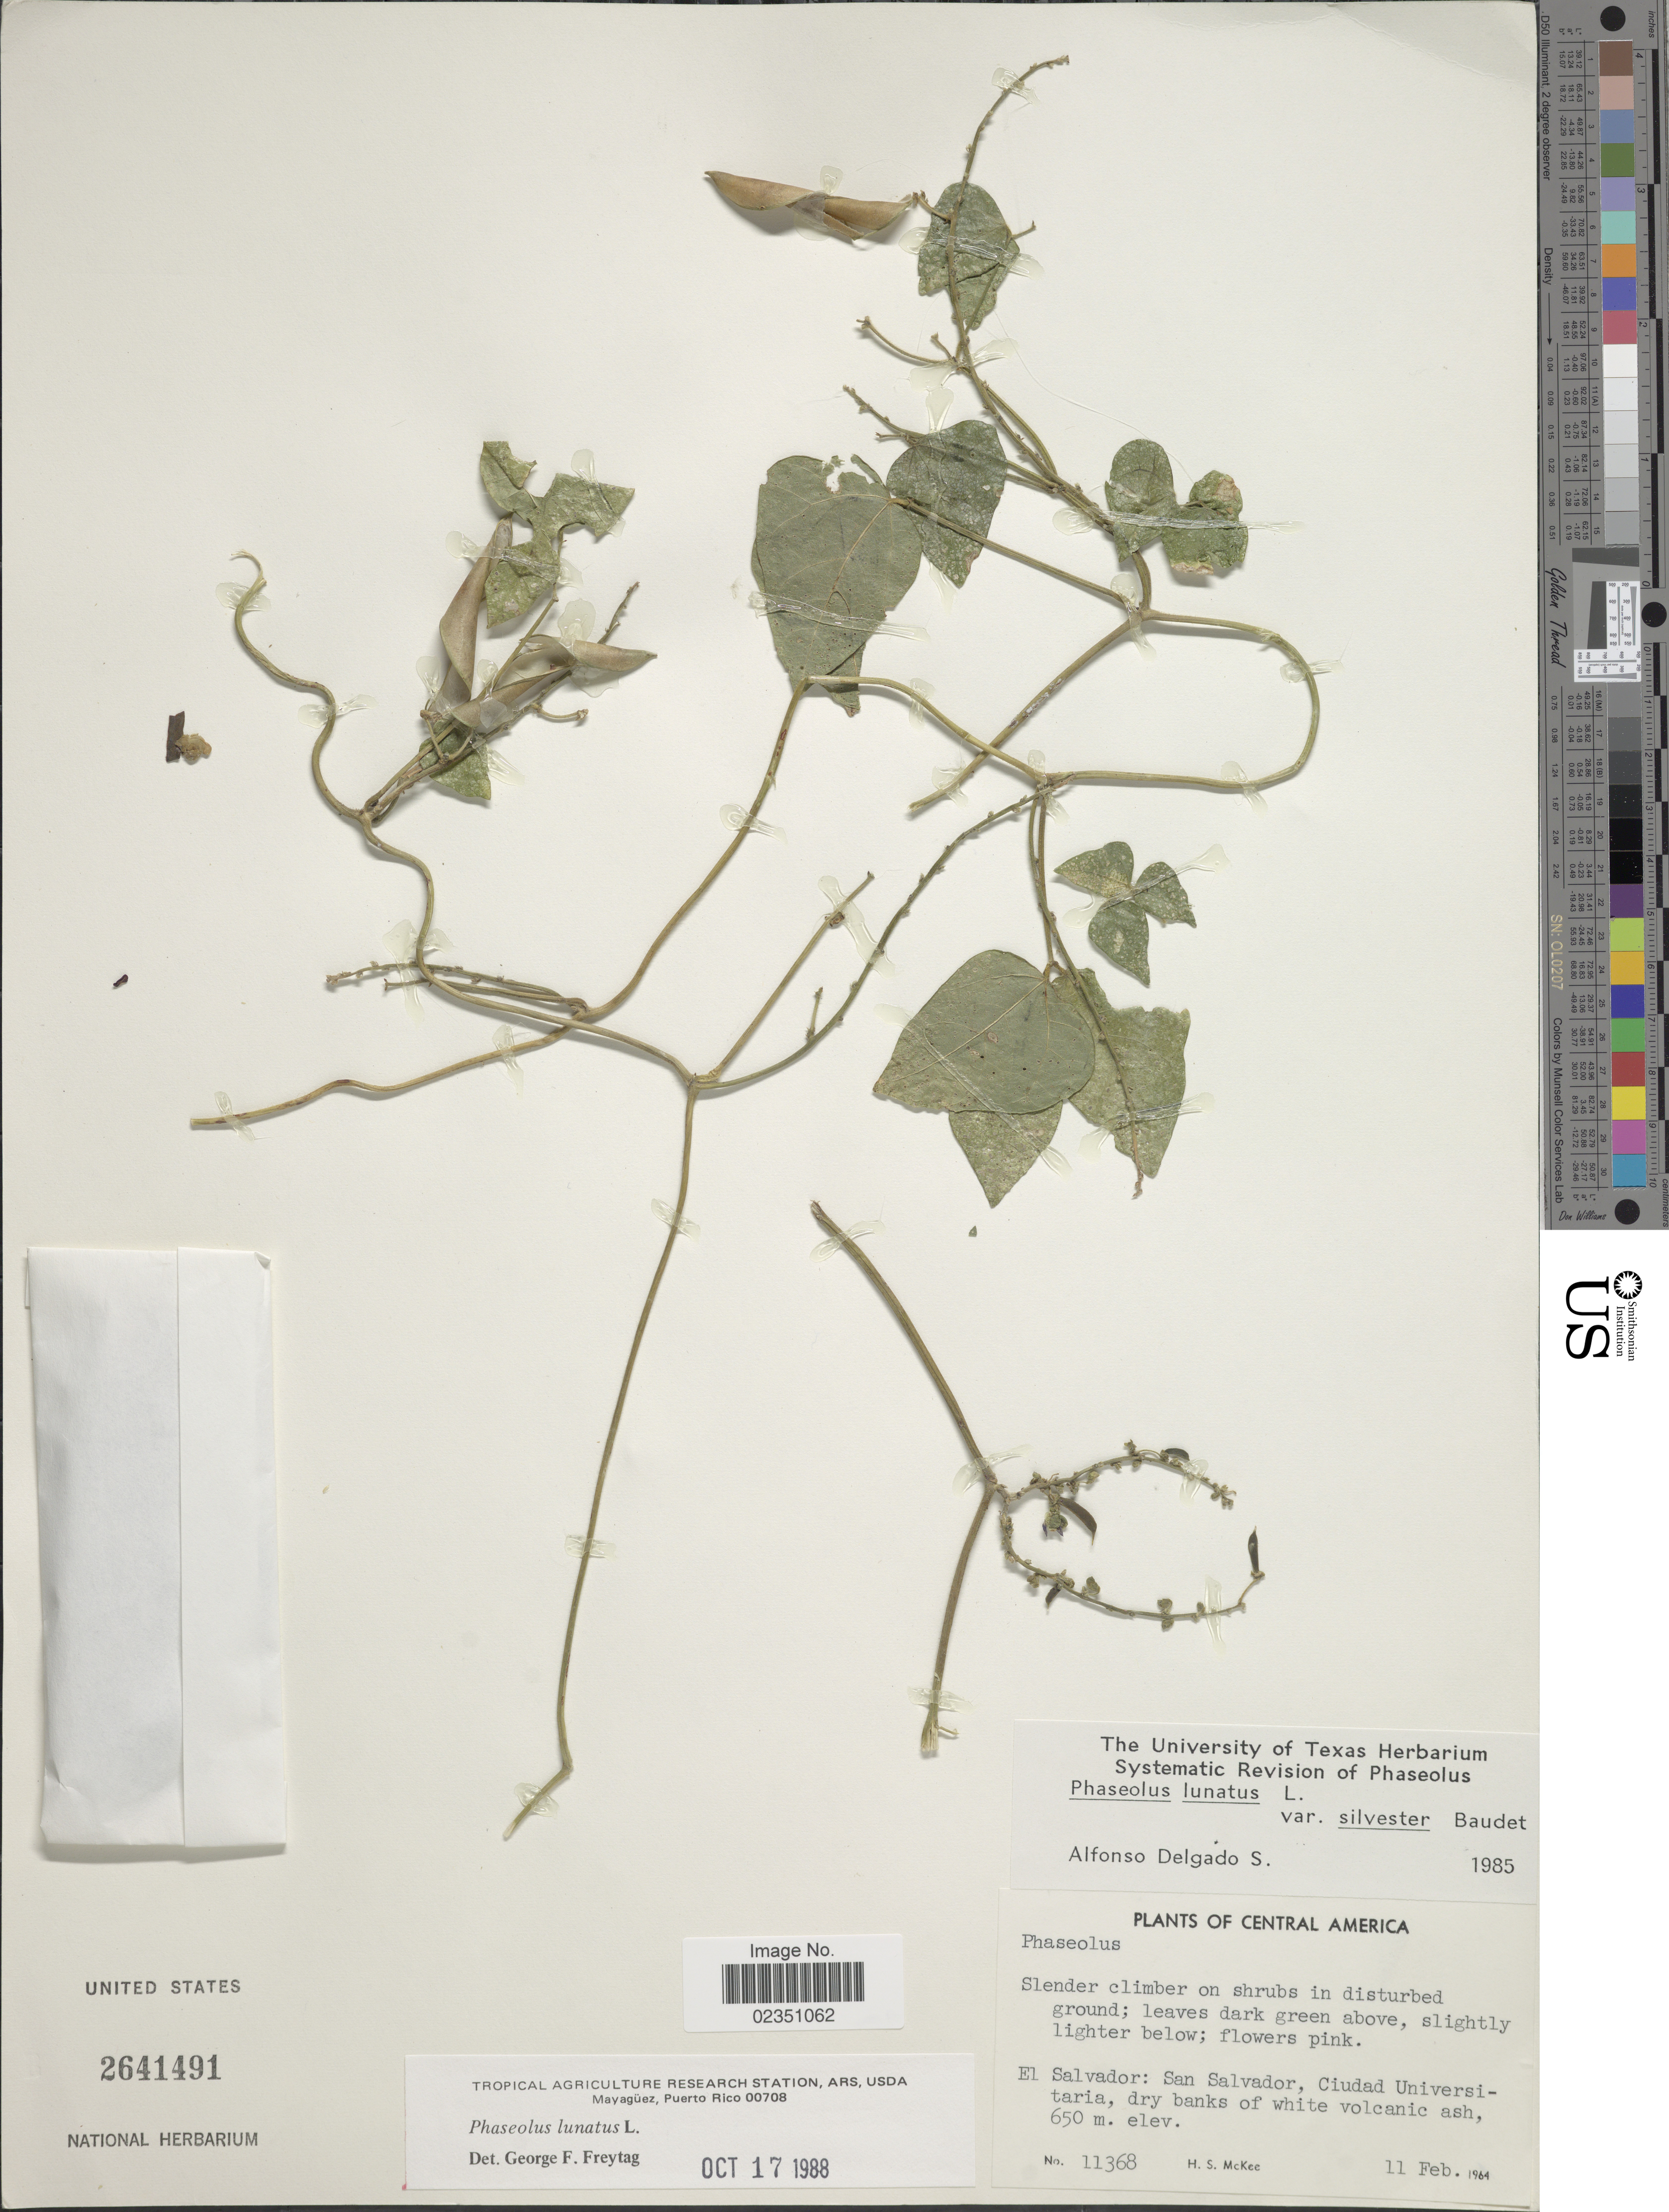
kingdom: Plantae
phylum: Tracheophyta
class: Magnoliopsida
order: Fabales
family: Fabaceae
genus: Phaseolus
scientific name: Phaseolus lunatus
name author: L.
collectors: H. S. McKee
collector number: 11368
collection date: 1964-02-11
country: El Salvador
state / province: San Salvador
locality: Ciudad Universitaria, dry banks of white volcanic ash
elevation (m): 650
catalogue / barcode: US 2641491